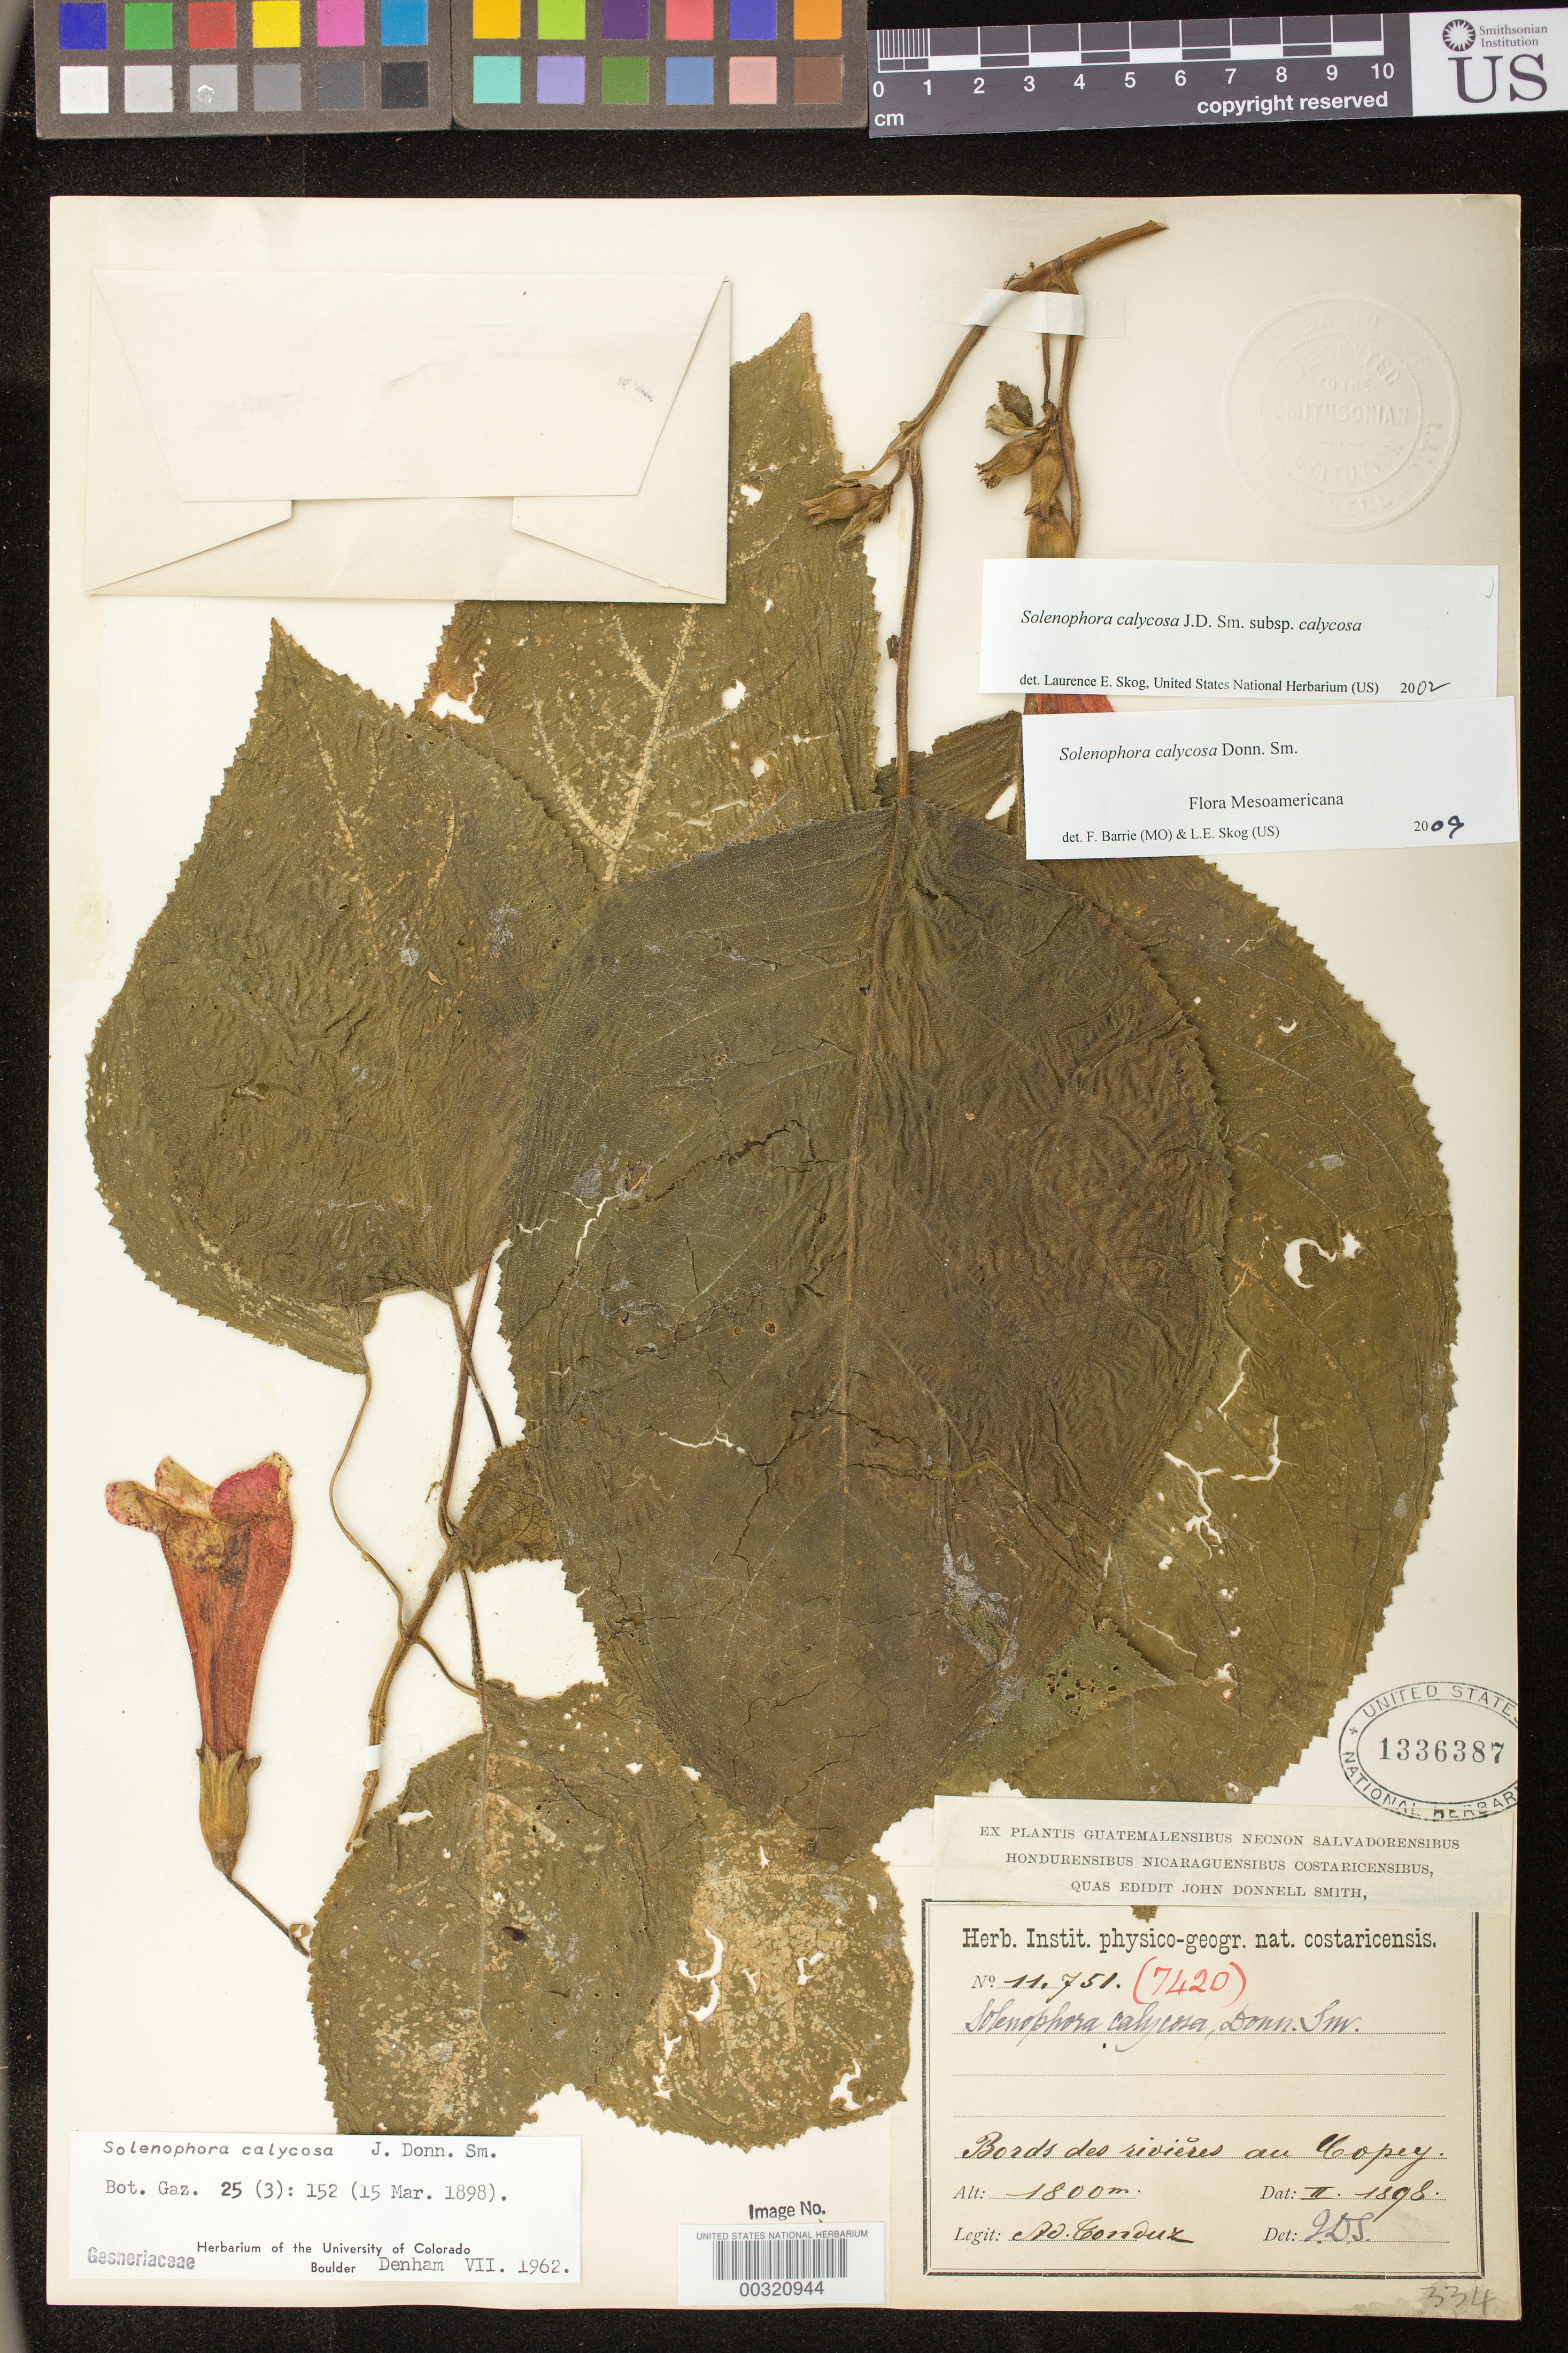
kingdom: Plantae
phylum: Tracheophyta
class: Magnoliopsida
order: Lamiales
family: Gesneriaceae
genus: Solenophora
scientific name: Solenophora calycosa Donn. Sm. subsp. calycosa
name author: (Donn. Sm.) Donn. Sm.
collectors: A. Tonduz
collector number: HNC 11751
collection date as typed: Feb 1898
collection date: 1898-02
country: Costa Rica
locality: Bords des rivieres au Copey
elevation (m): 1800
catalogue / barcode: US 1336387